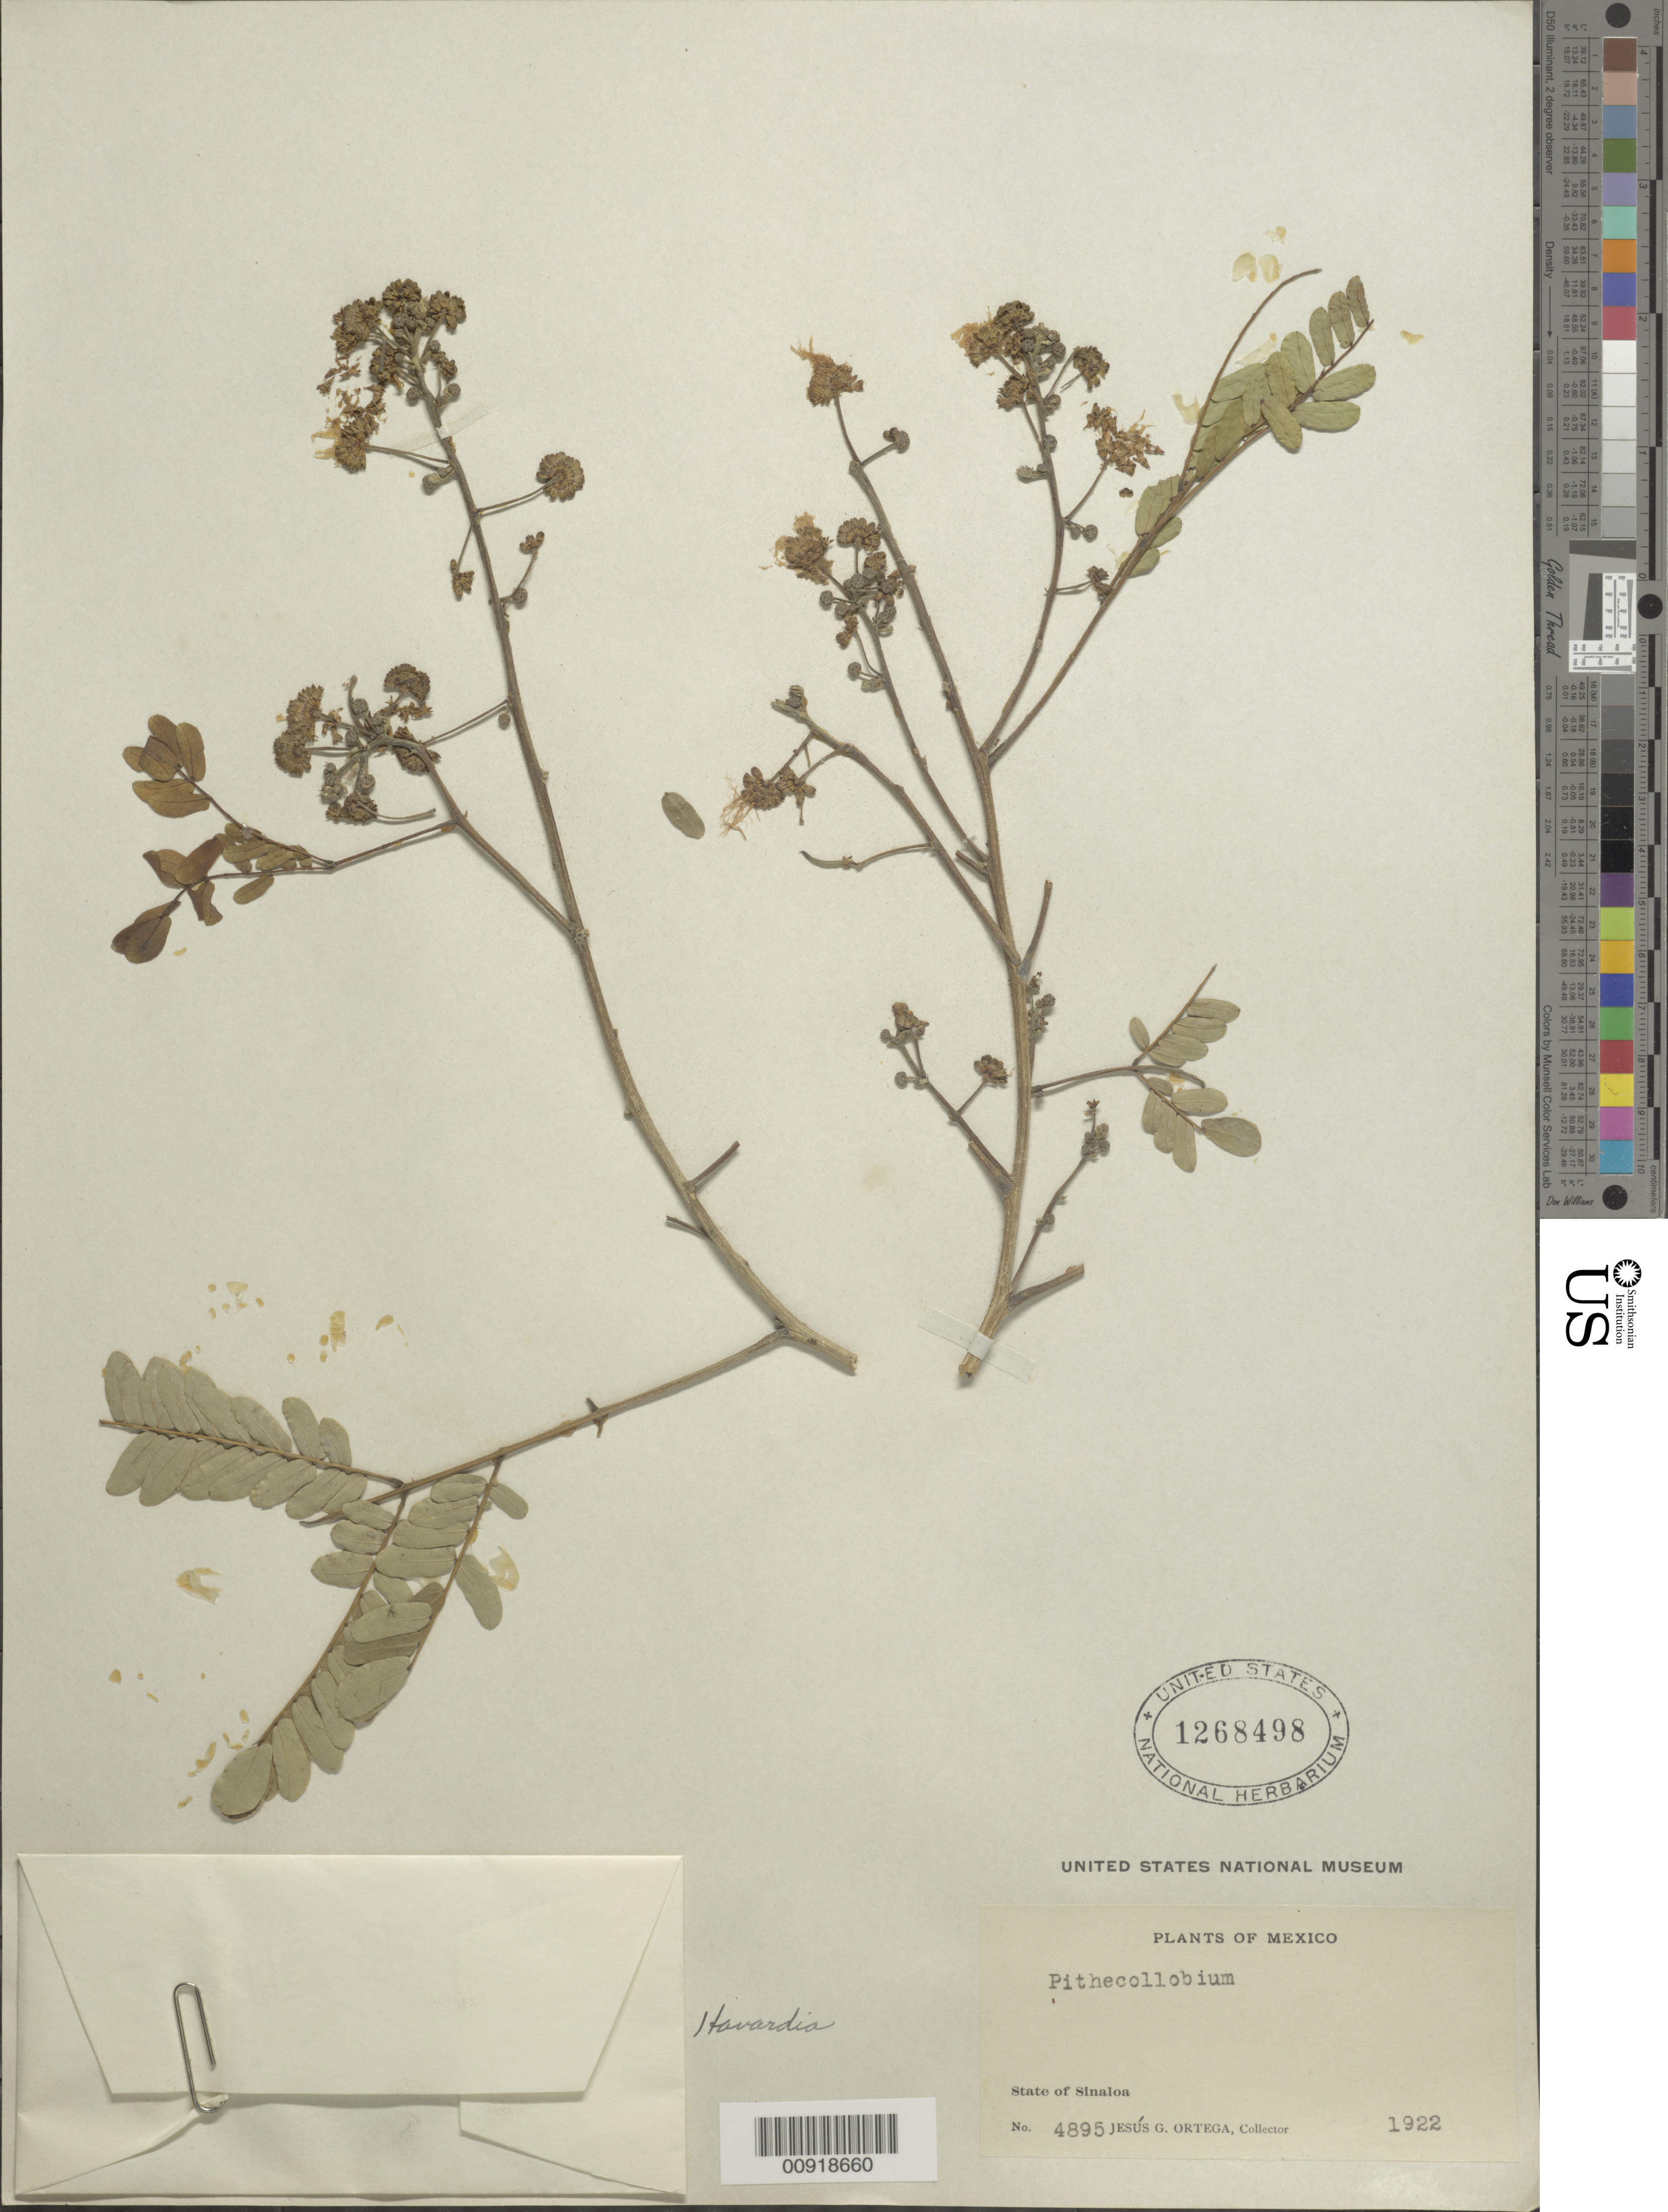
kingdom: Plantae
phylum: Tracheophyta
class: Magnoliopsida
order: Fabales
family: Fabaceae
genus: Pithecellobium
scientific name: Pithecellobium sp.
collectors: J. Ortega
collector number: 4895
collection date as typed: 1922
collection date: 1922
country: Mexico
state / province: Sinaloa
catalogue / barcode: US 1268498